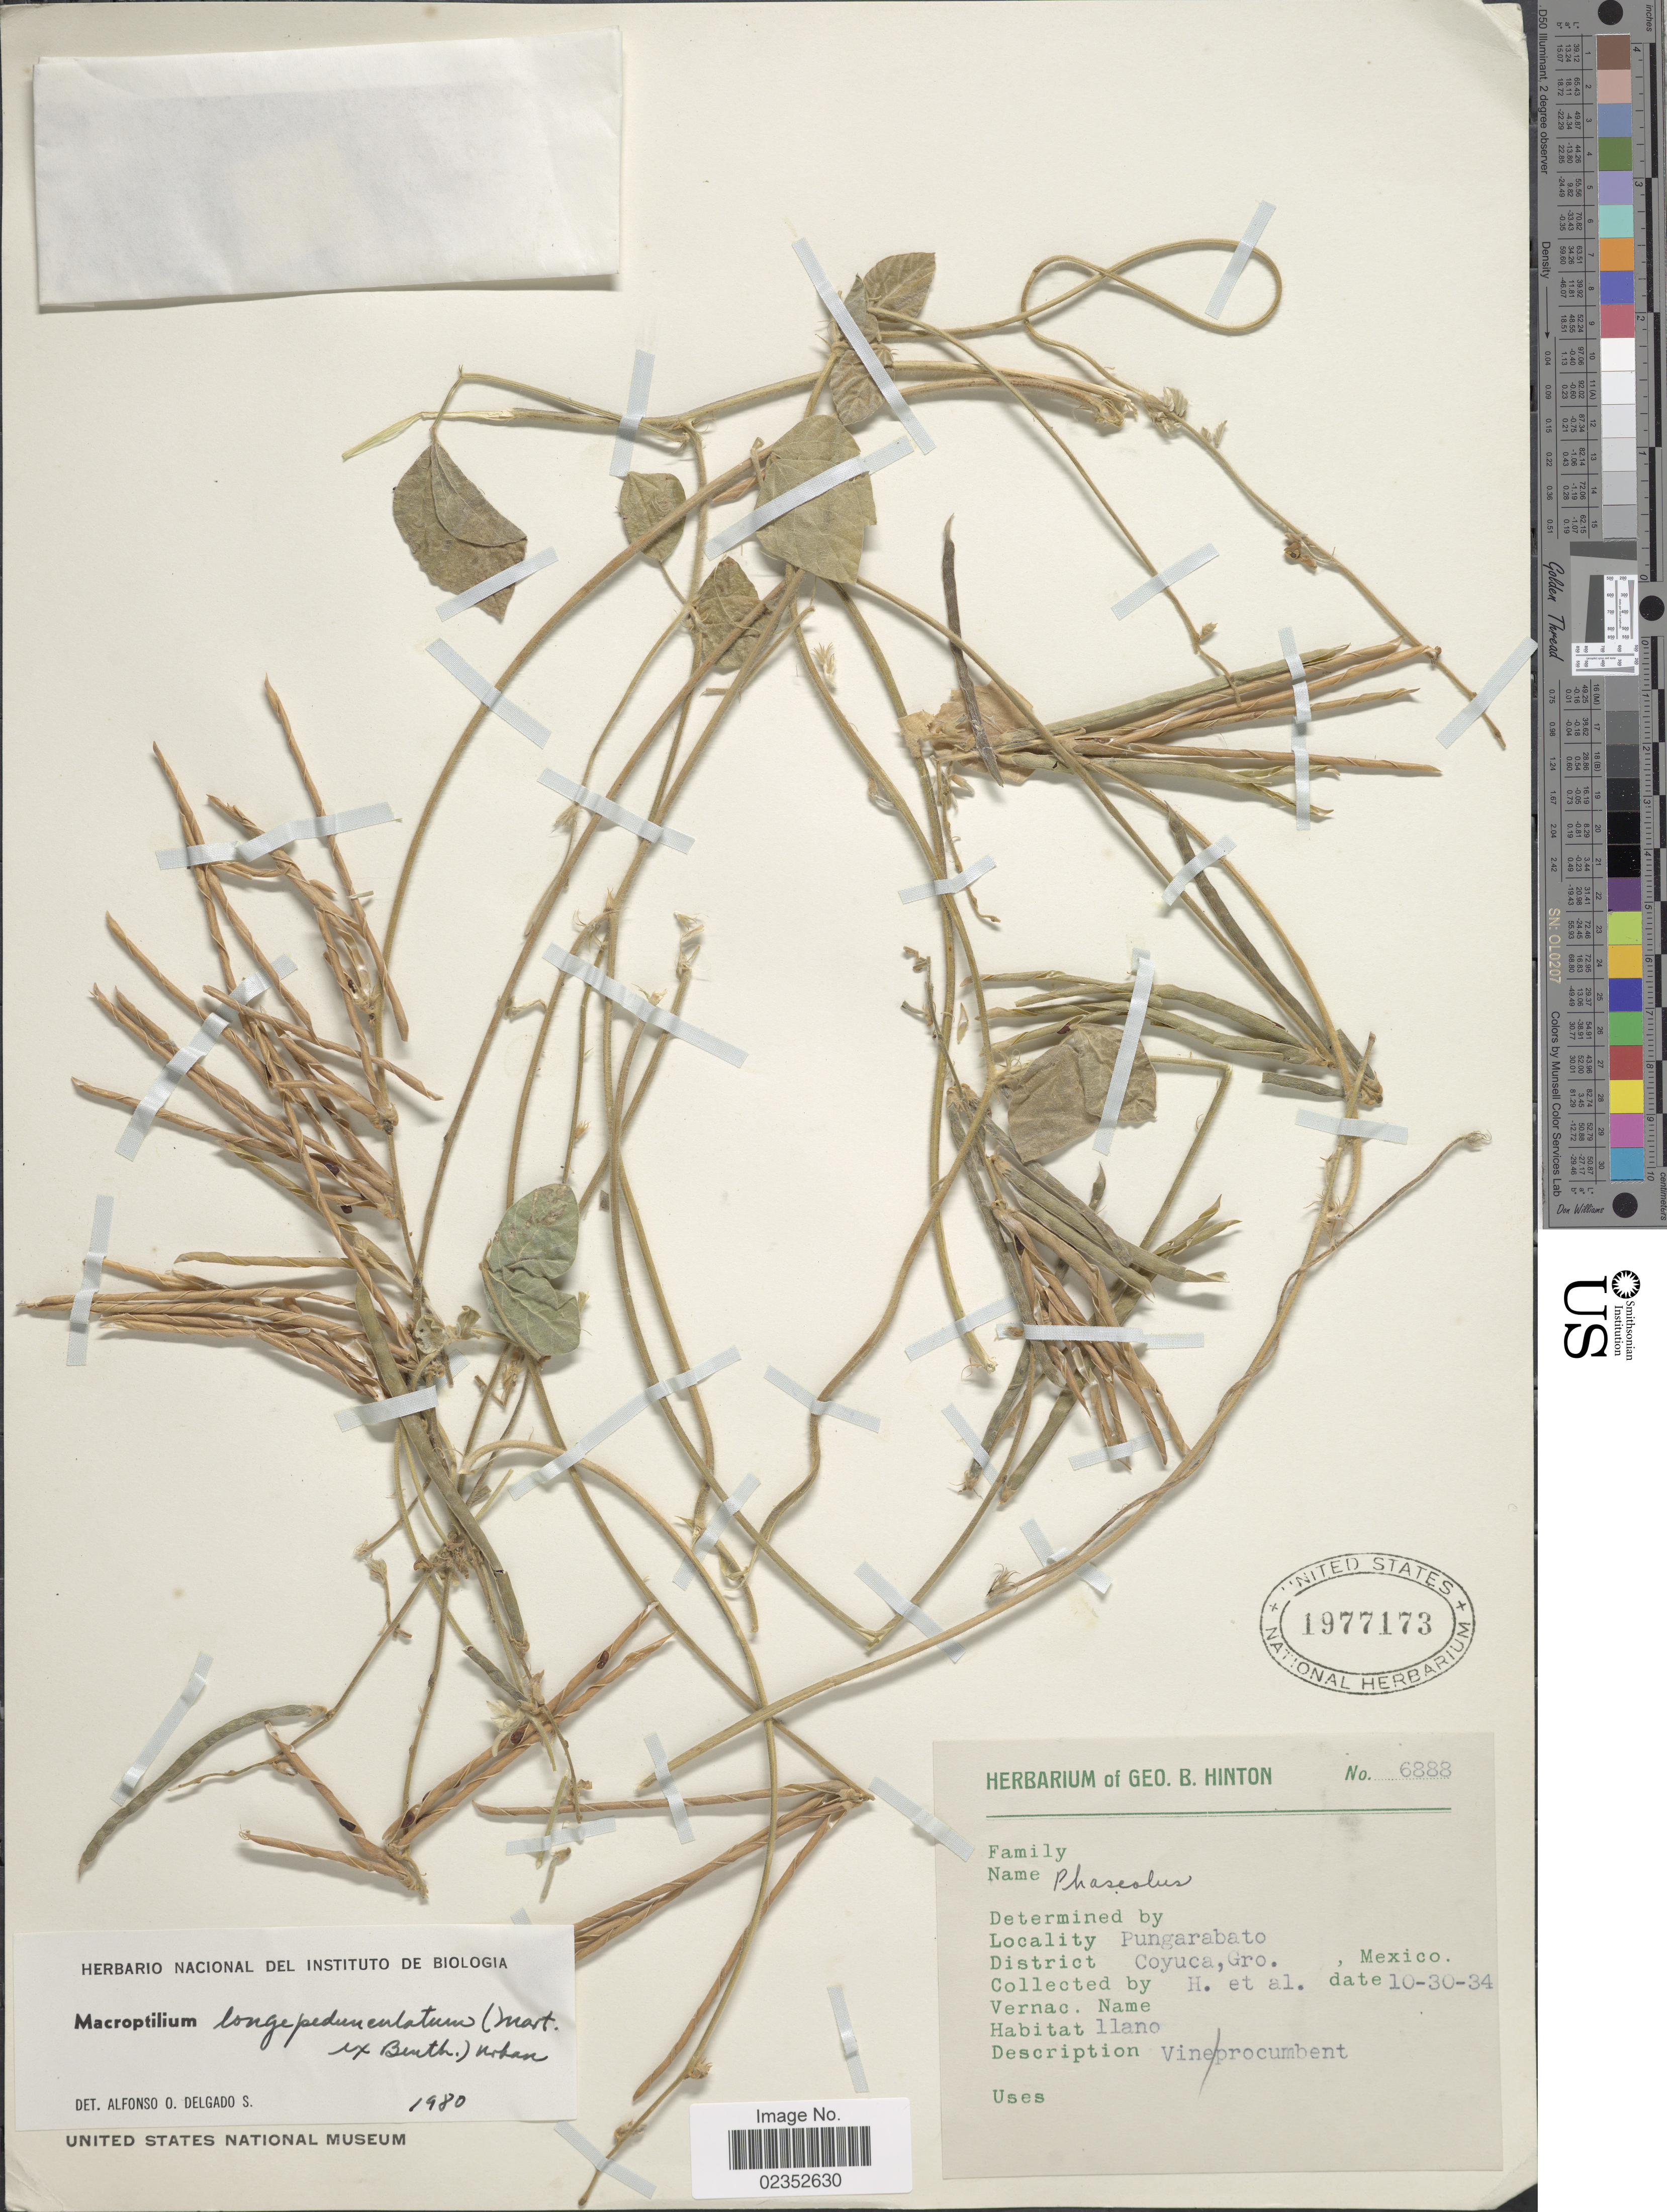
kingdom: Plantae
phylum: Tracheophyta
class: Magnoliopsida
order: Fabales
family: Fabaceae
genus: Macroptilium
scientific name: Macroptilium longepedunculatum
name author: (Benth.) Urb.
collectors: G. B. Hinton & et al.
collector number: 6888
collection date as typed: Transcribed d/m/y: 30/10/34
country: Mexico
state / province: Guerrero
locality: Pungarabato, district Coyuca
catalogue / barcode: US 1977173